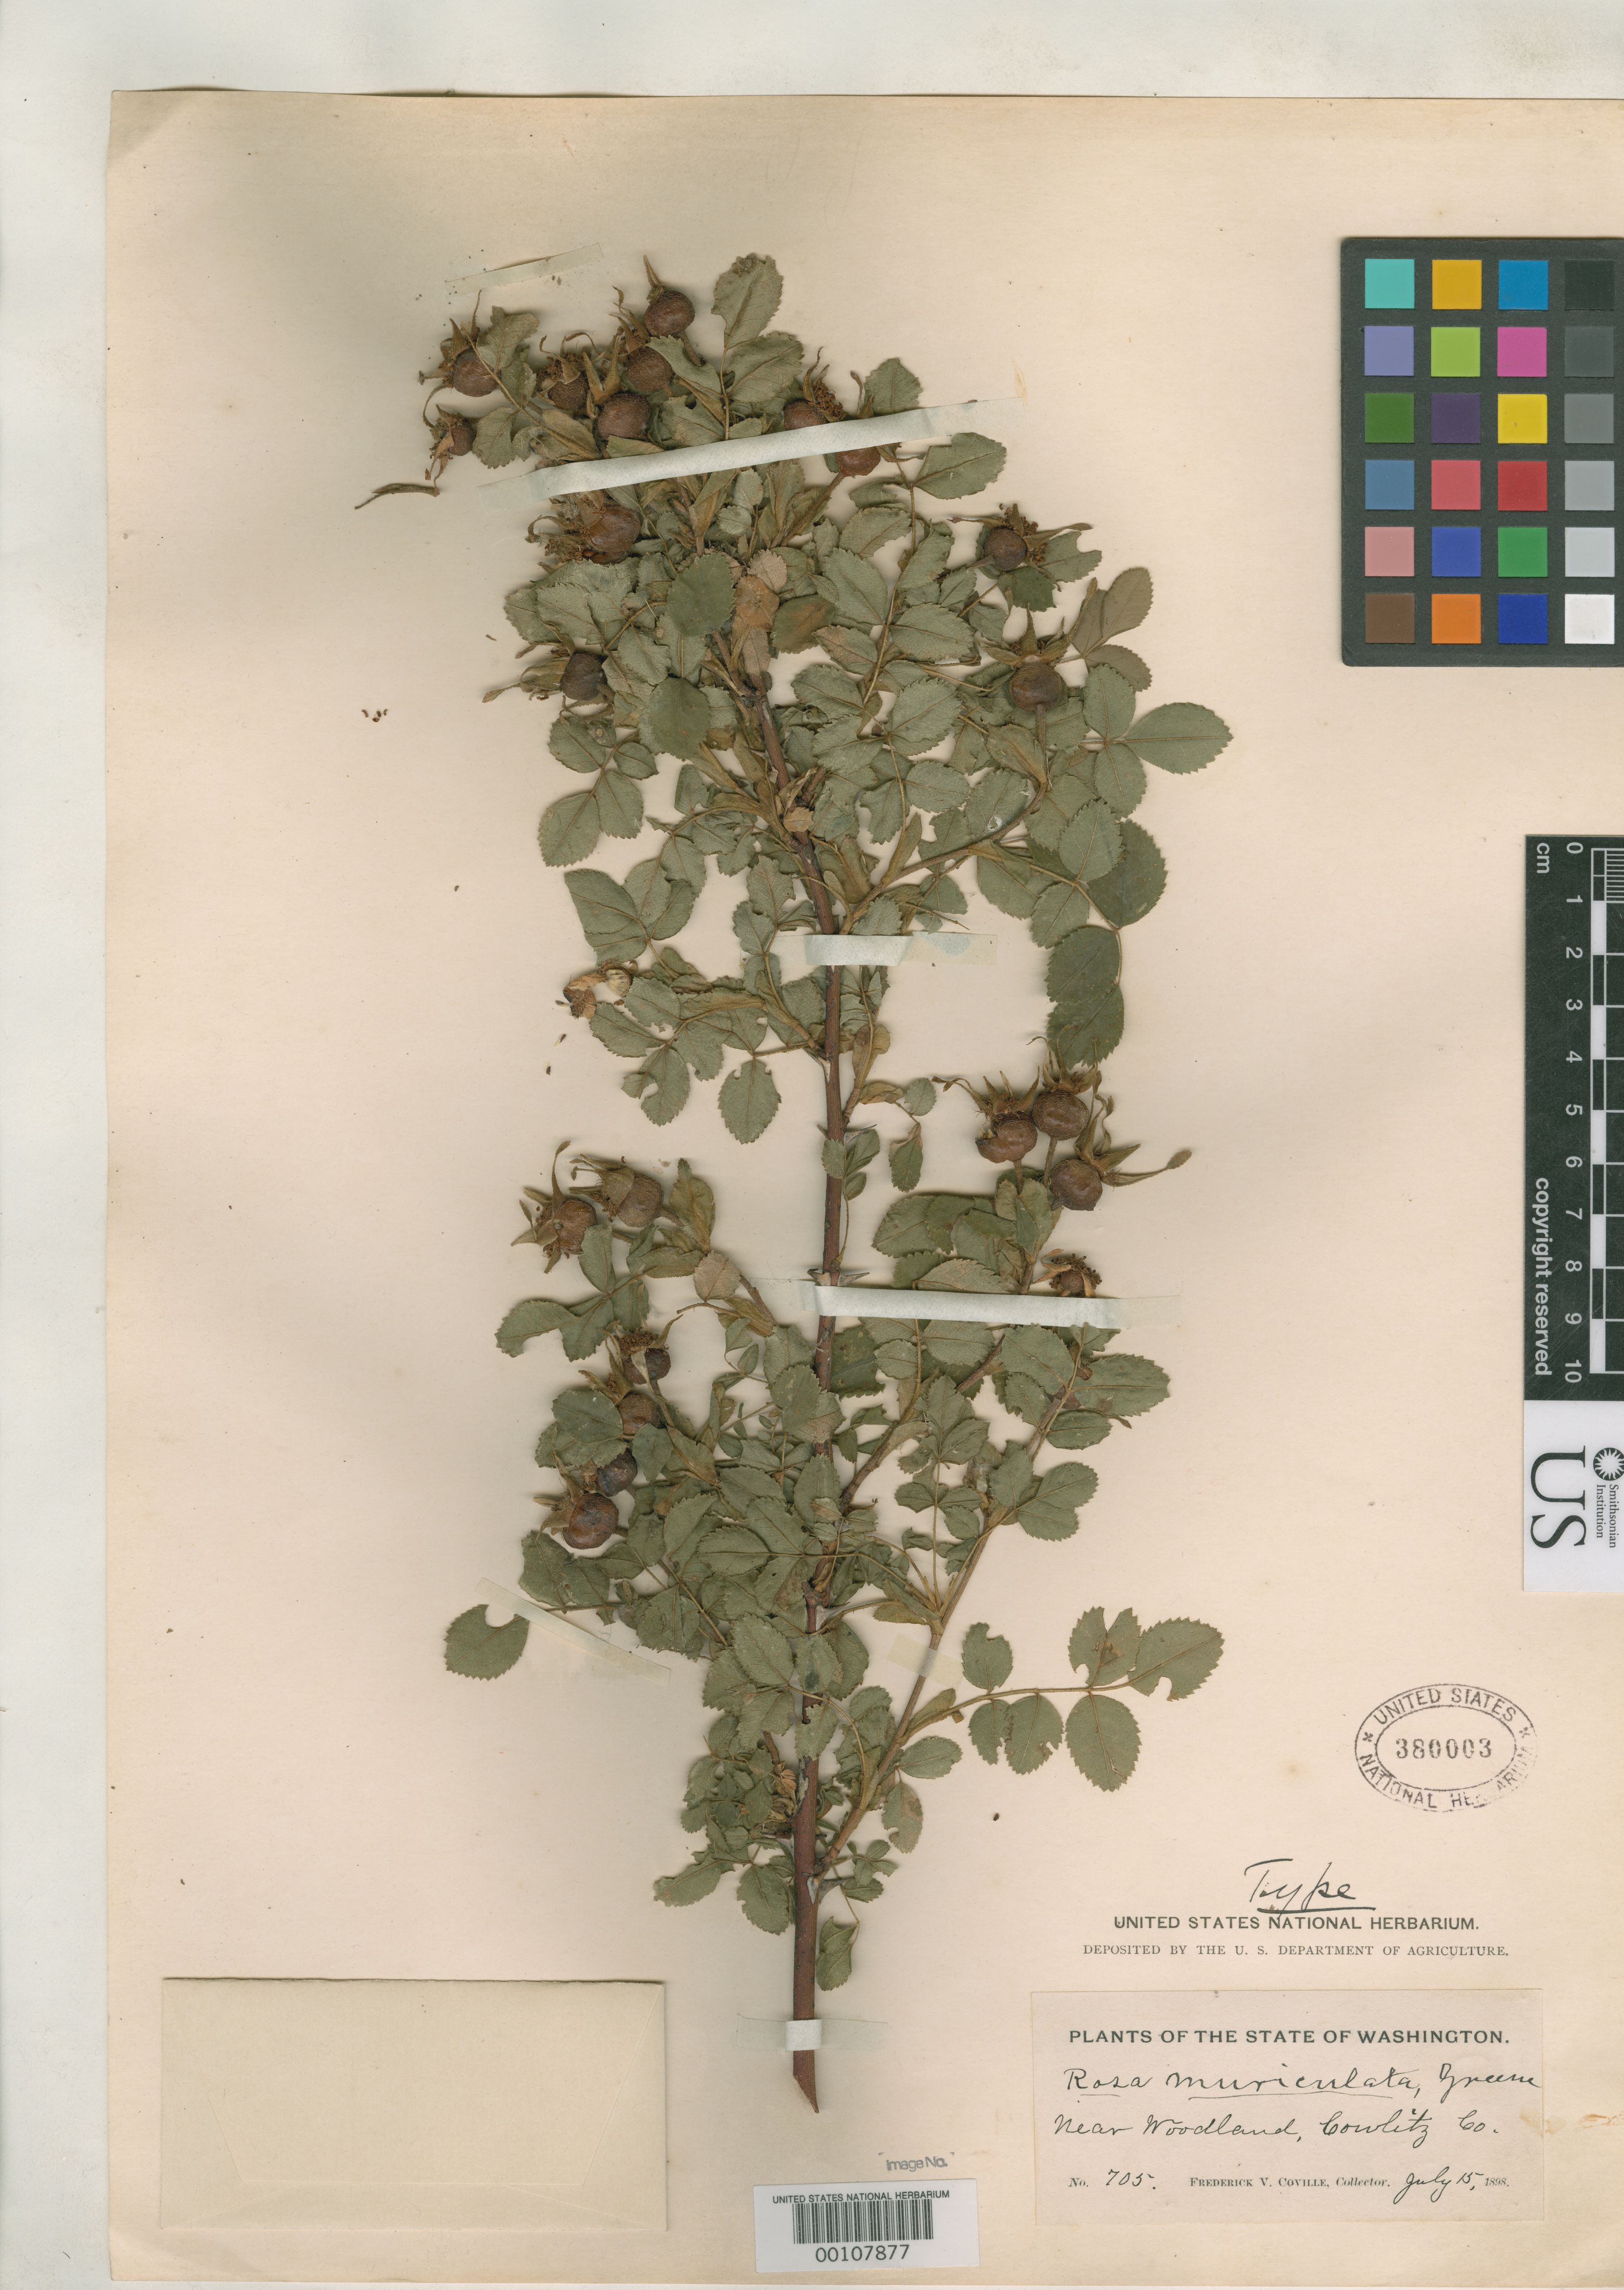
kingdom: Plantae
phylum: Tracheophyta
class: Magnoliopsida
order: Rosales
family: Rosaceae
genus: Rosa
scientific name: Rosa muriculata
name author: Greene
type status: Isotype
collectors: F. V. Coville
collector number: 705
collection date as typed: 15 Jul 1898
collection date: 1898-07-15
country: United States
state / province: Washington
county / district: Cowlitz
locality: Near Woodland.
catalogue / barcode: US 380003